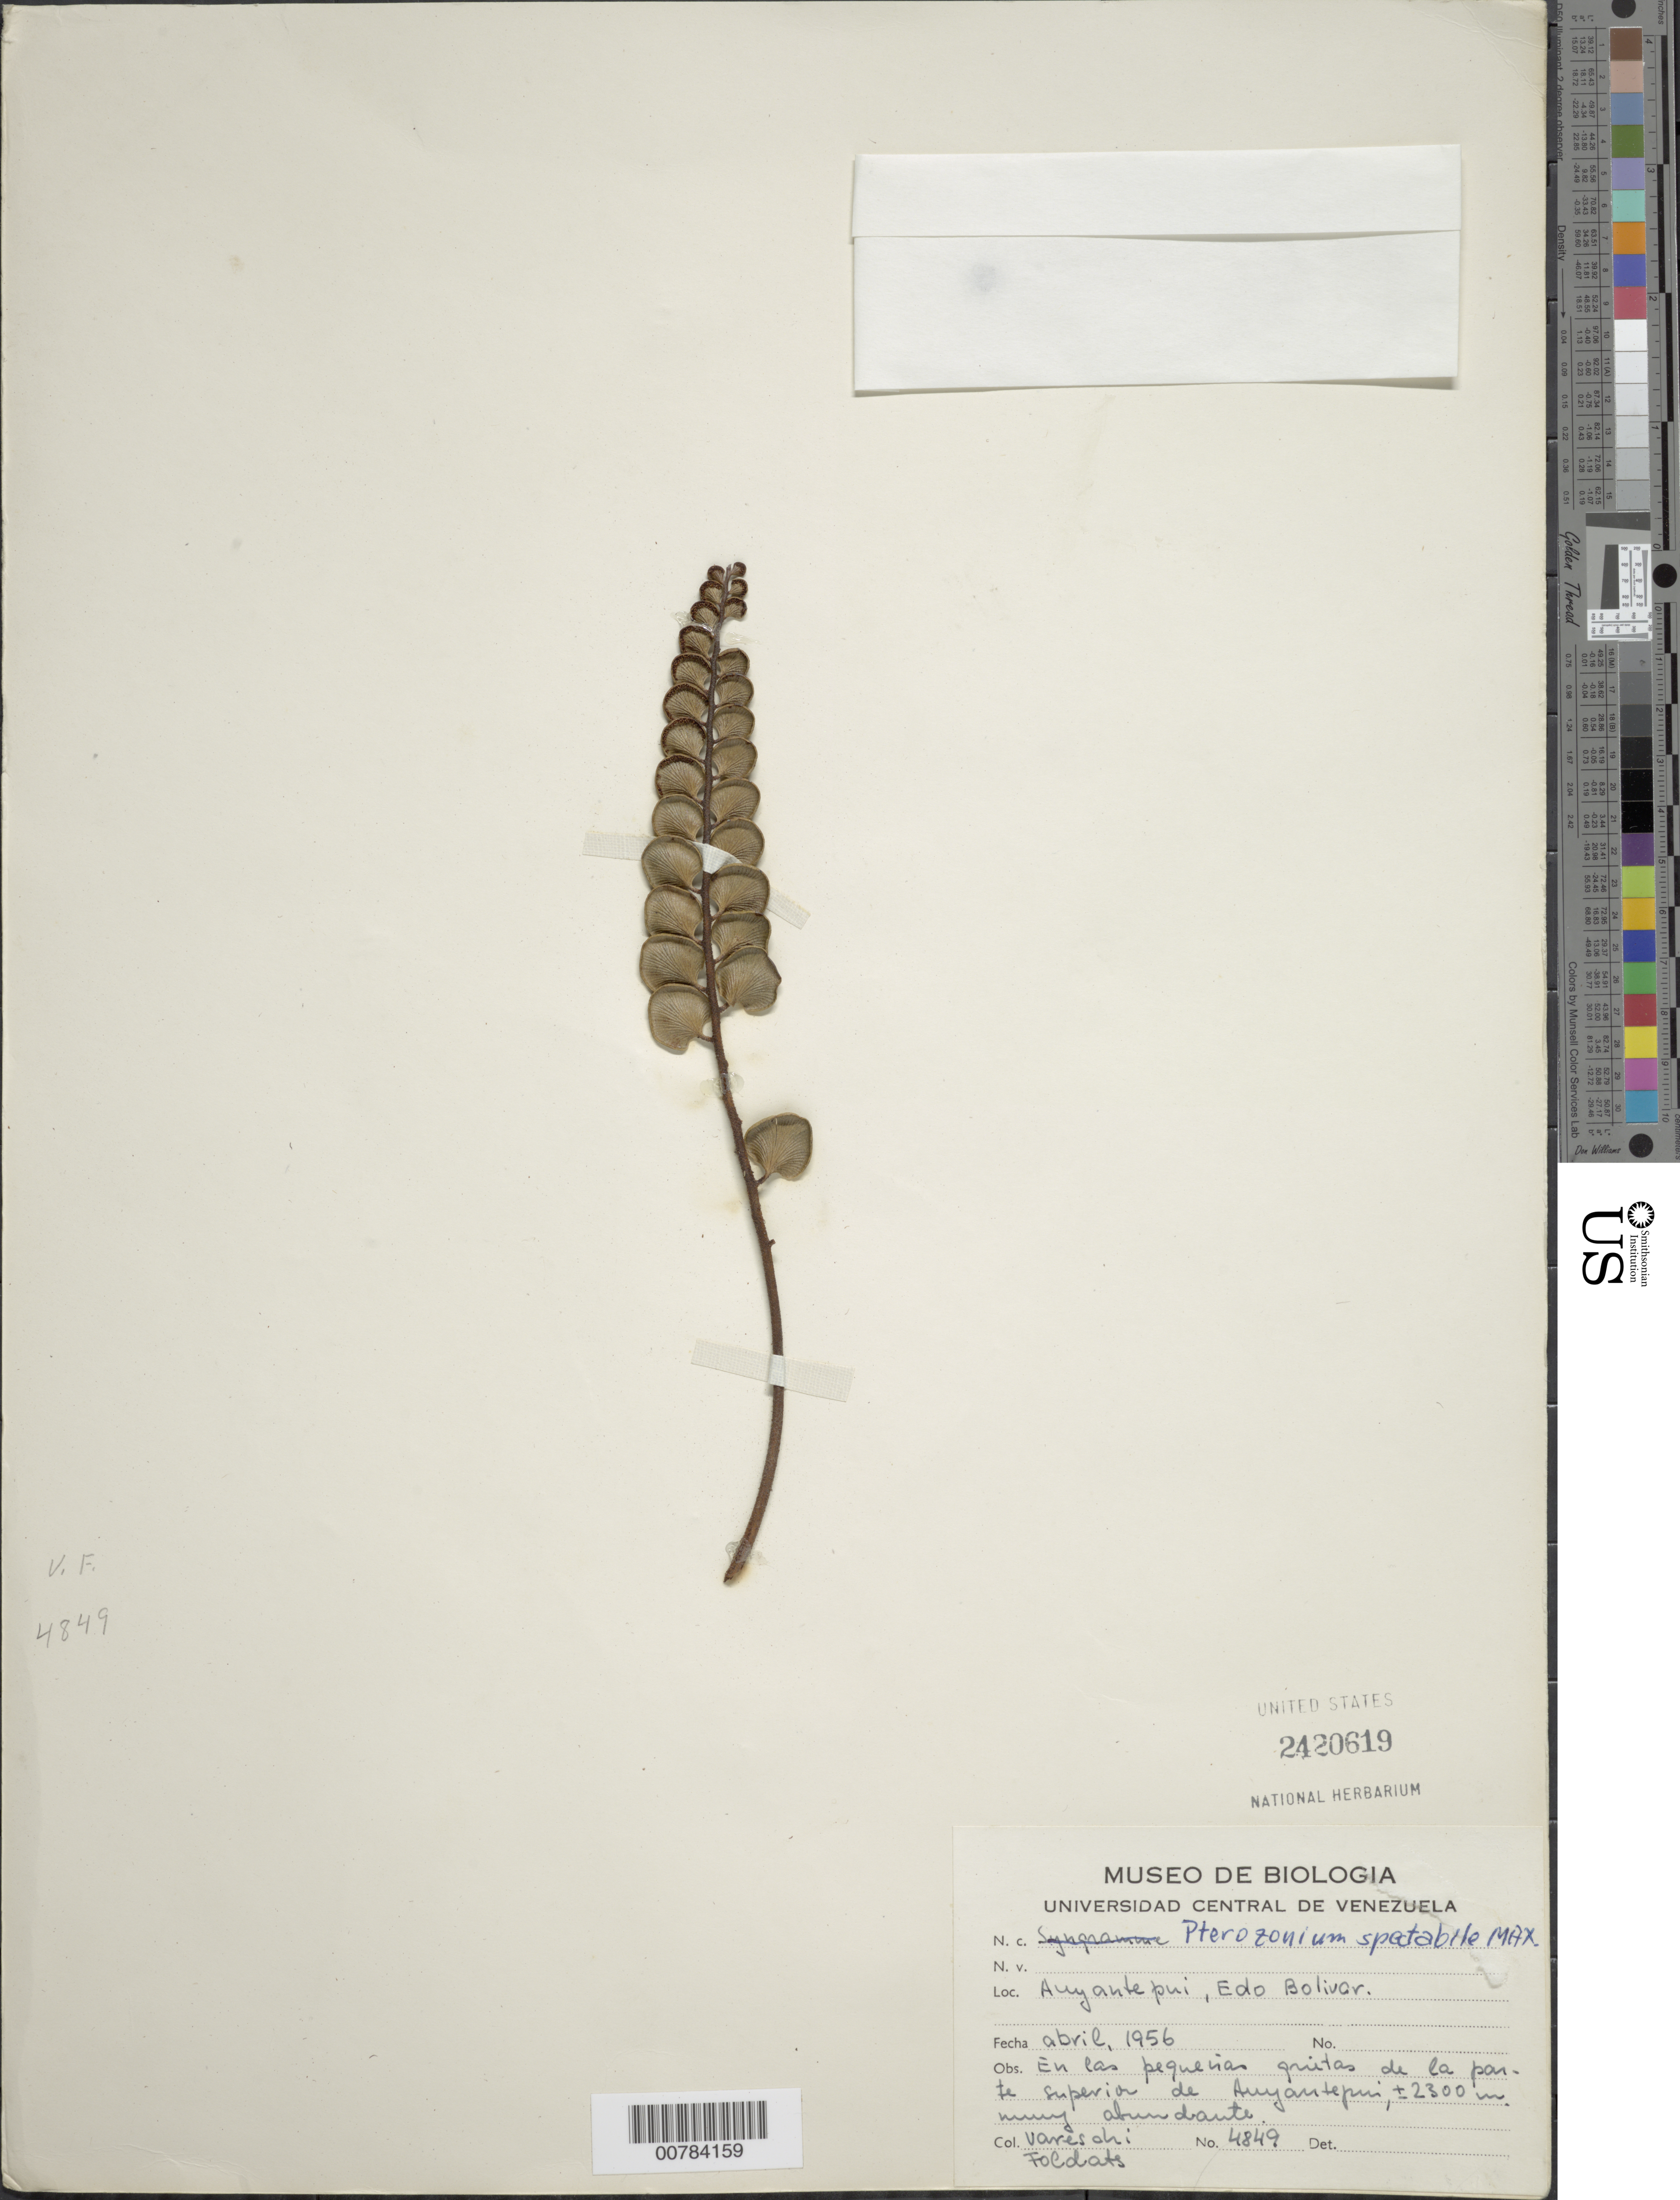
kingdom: Plantae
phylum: Tracheophyta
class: Polypodiopsida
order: Polypodiales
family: Pteridaceae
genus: Pterozonium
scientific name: Pterozonium spectabile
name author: Maxon & A.C. Sm.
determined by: Lellinger, David B., (BOT), Smithsonian Institution - National Museum of Natural History (UNITED STATES)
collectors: J. J. Wurdack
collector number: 34258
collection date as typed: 28-Jan-53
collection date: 1953-01-28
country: Venezuela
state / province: Bolívar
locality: Churi-tepuí (Muru-tepuí), Camp 8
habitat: Lower face of lower escarpment, cloud forest, slopes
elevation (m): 2050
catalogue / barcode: US 2359267